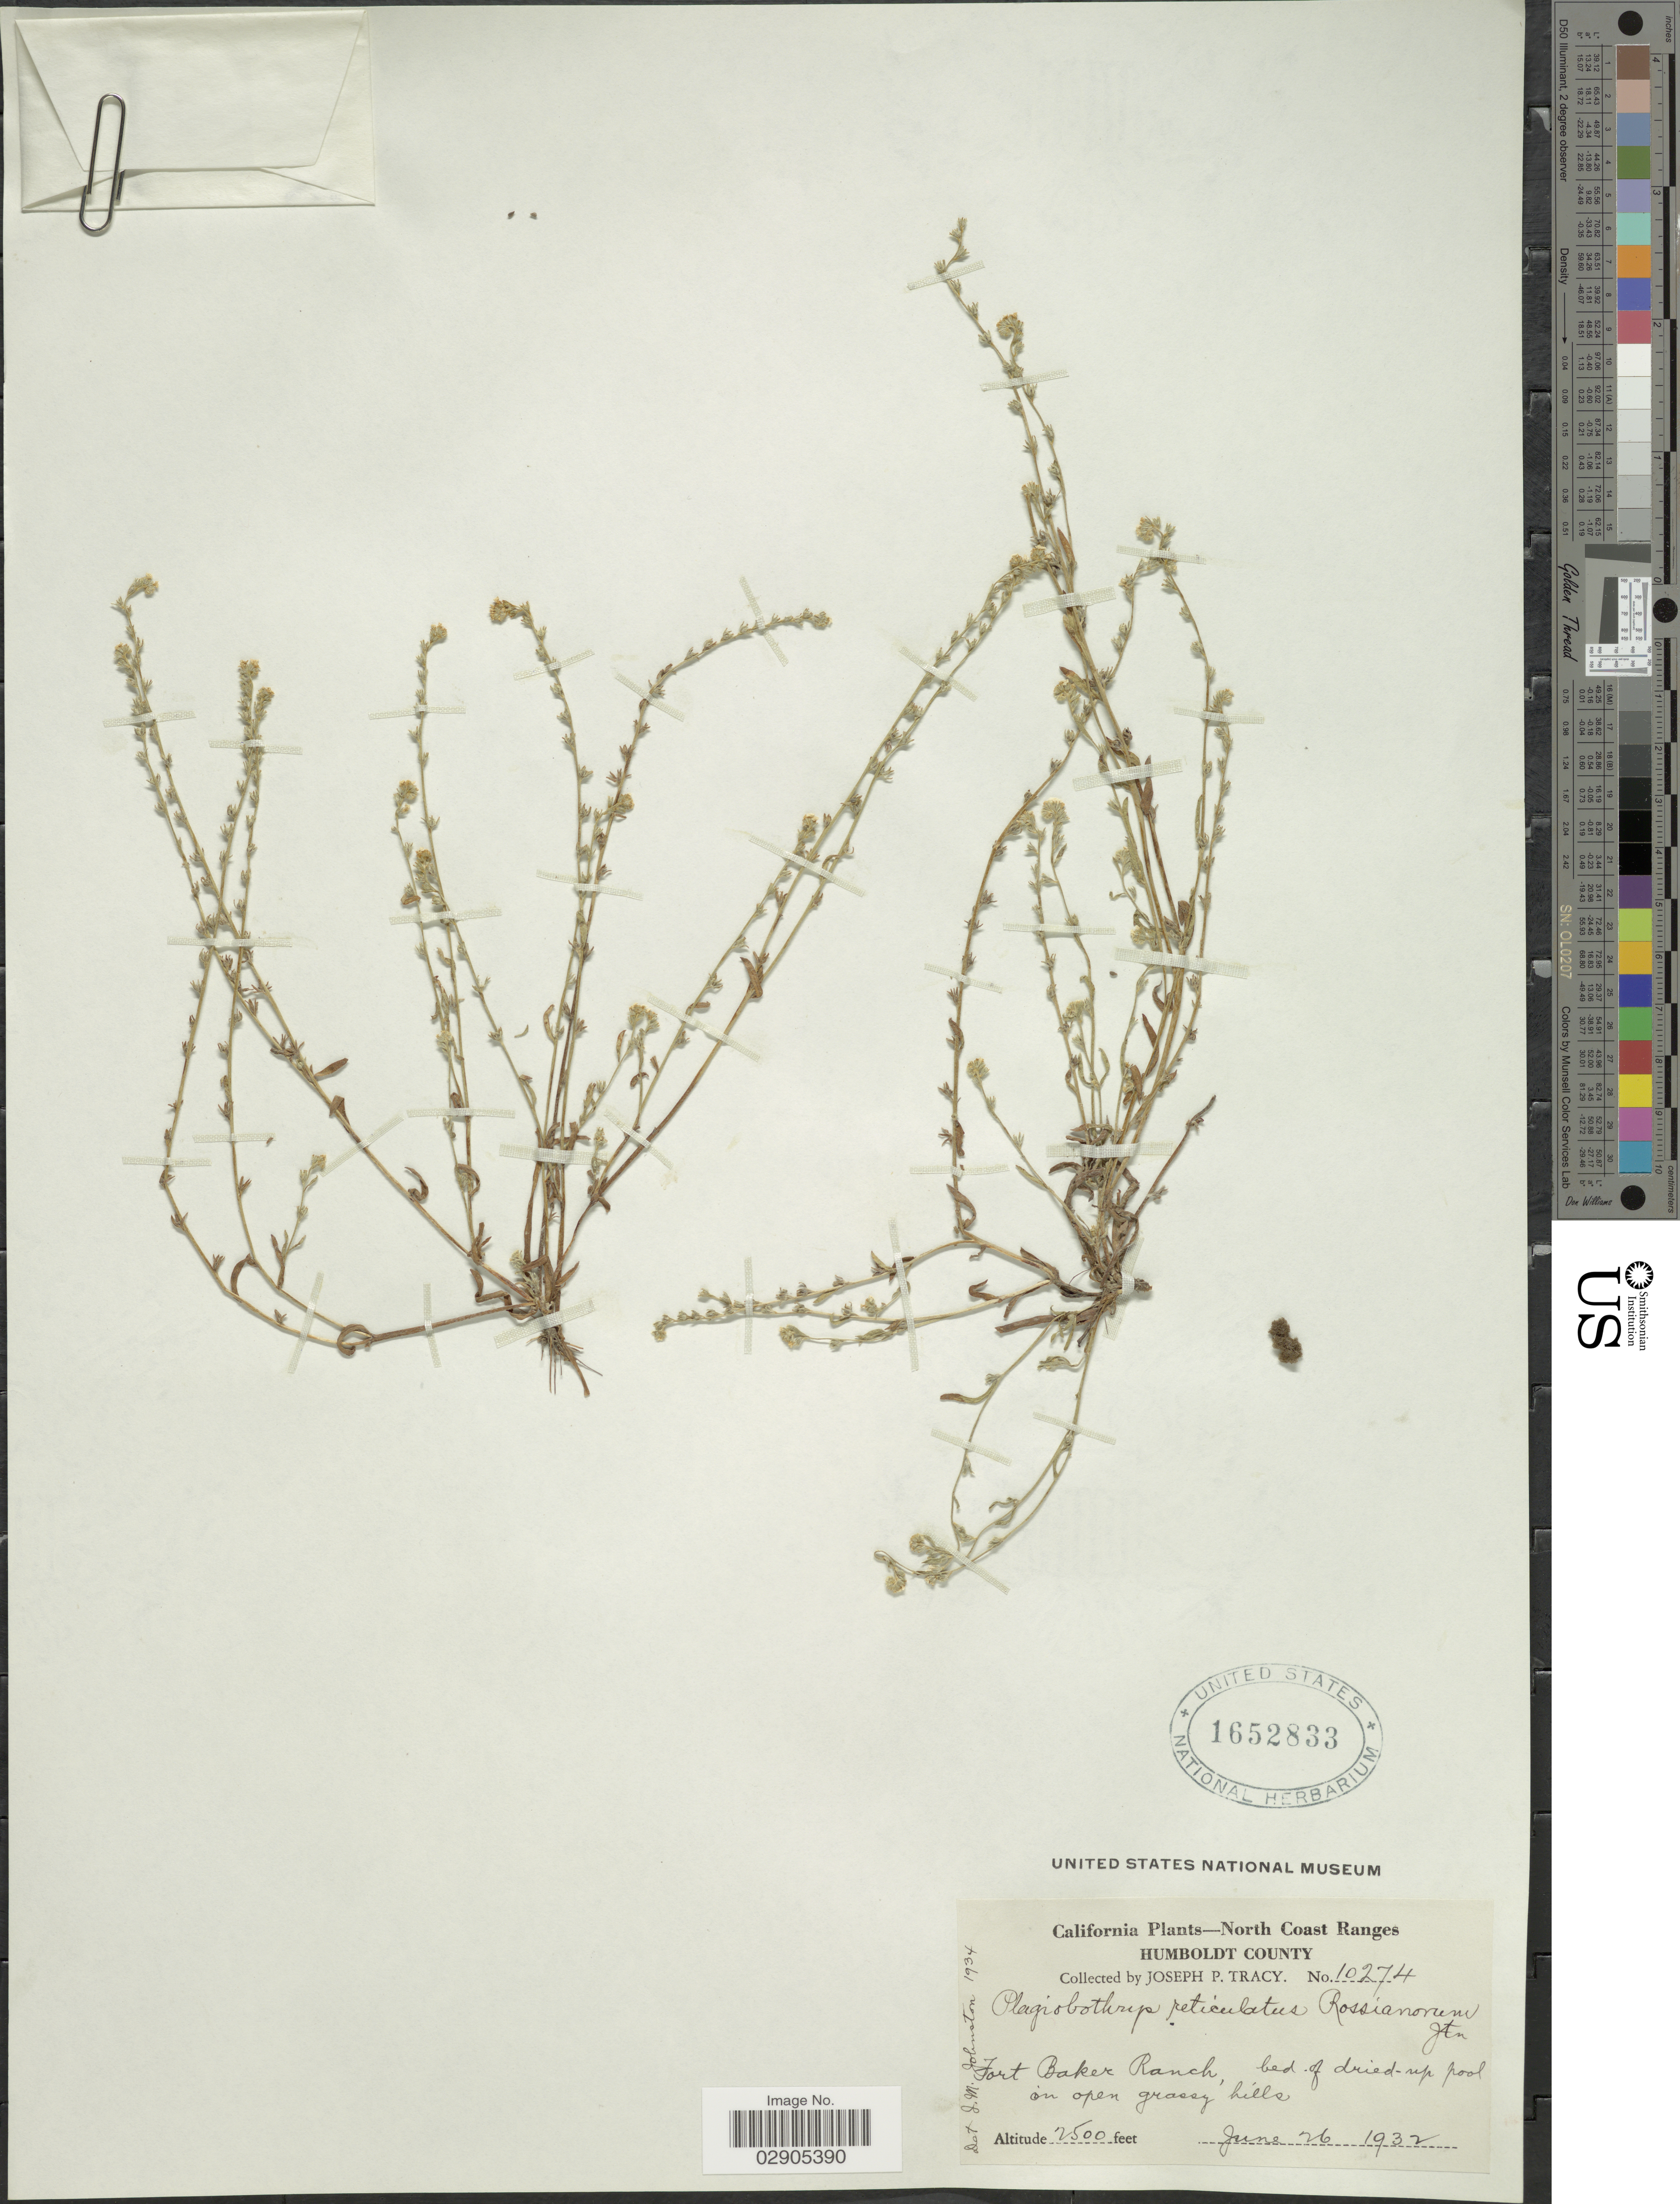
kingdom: Plantae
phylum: Tracheophyta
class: Magnoliopsida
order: Boraginales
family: Boraginaceae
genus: Allocarya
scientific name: Allocarya reticulata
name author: Piper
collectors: J. Tracy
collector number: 10274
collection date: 1932-06-26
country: United States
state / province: California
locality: North Coast Ranges. Fort Baker Ranch, bed of dried-up pool on open grassy hills.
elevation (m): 762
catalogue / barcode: US 1652833